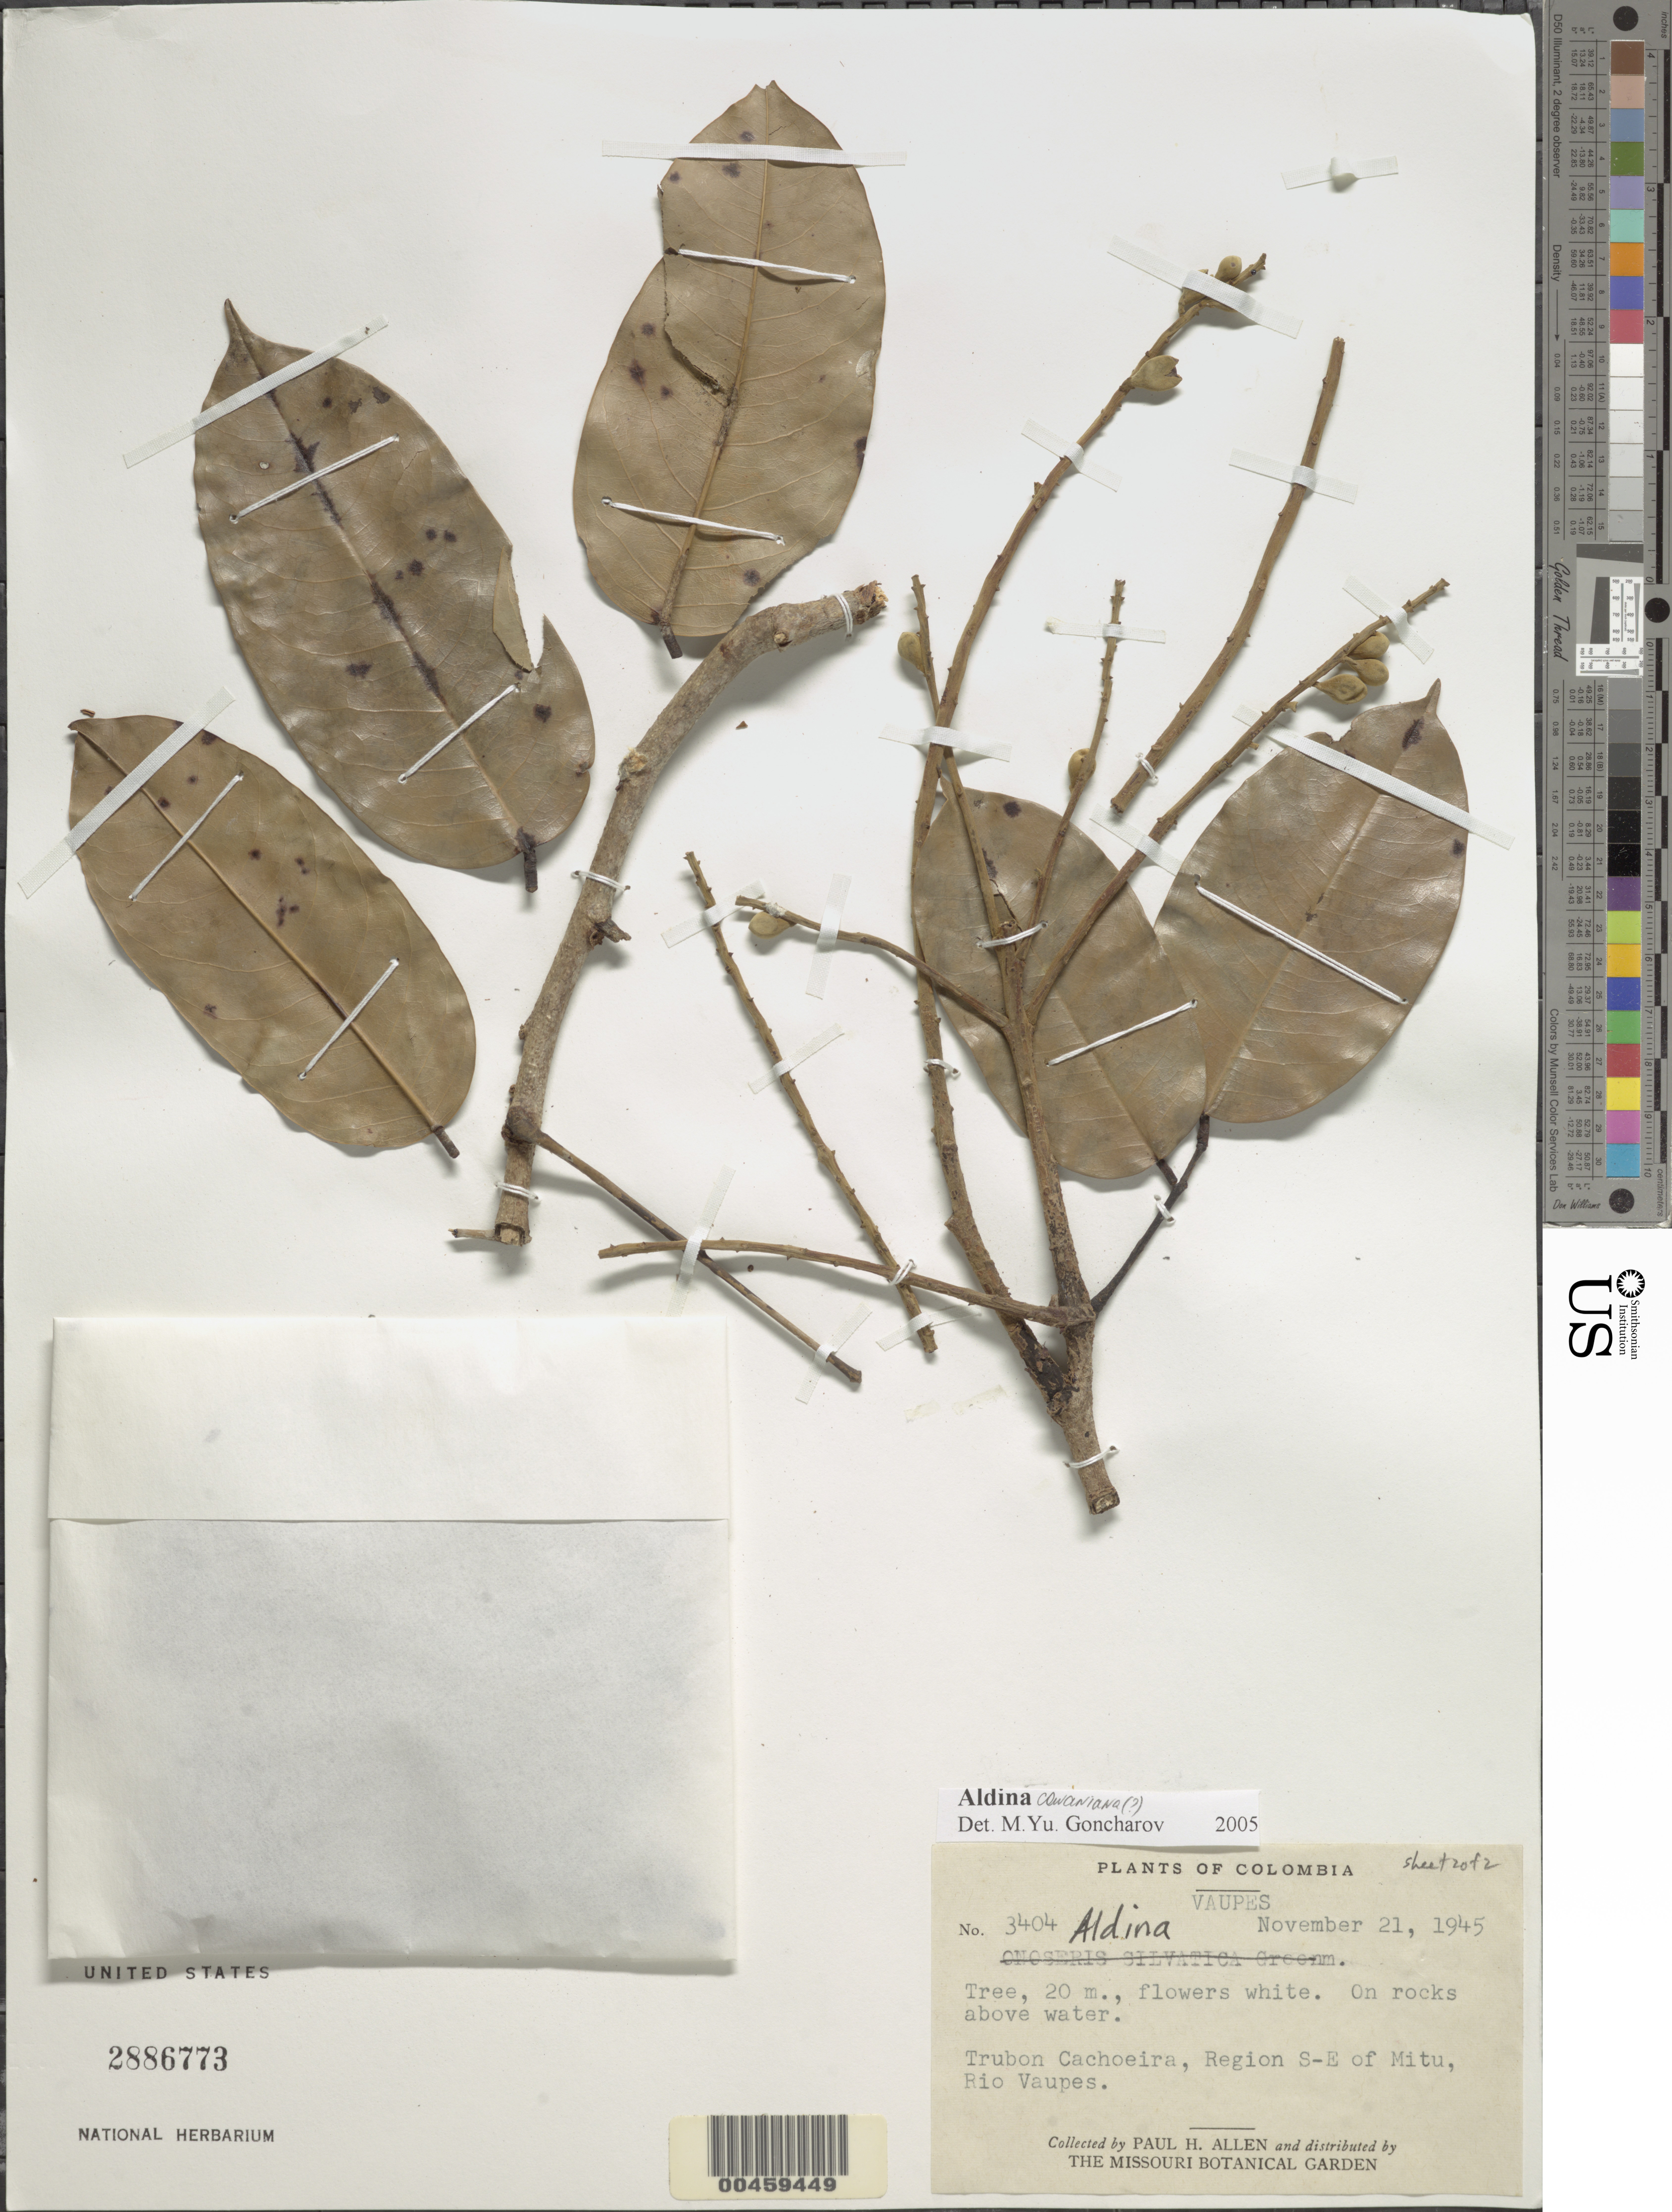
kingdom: Plantae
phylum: Tracheophyta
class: Magnoliopsida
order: Fabales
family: Fabaceae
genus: Aldina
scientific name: Aldina latifolia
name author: Spruce ex Benth.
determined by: Ramos, Gustavo, (HUEFS), Universidade Estadual de Feira de Santana (BRAZIL)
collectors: P. H. Allen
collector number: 3404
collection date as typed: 21 Nov 1945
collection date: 1945-11-21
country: Colombia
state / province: Vaupés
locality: Trubon Cachoeira, SE of Mitu, Rio Vaupes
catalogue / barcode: US 2886773